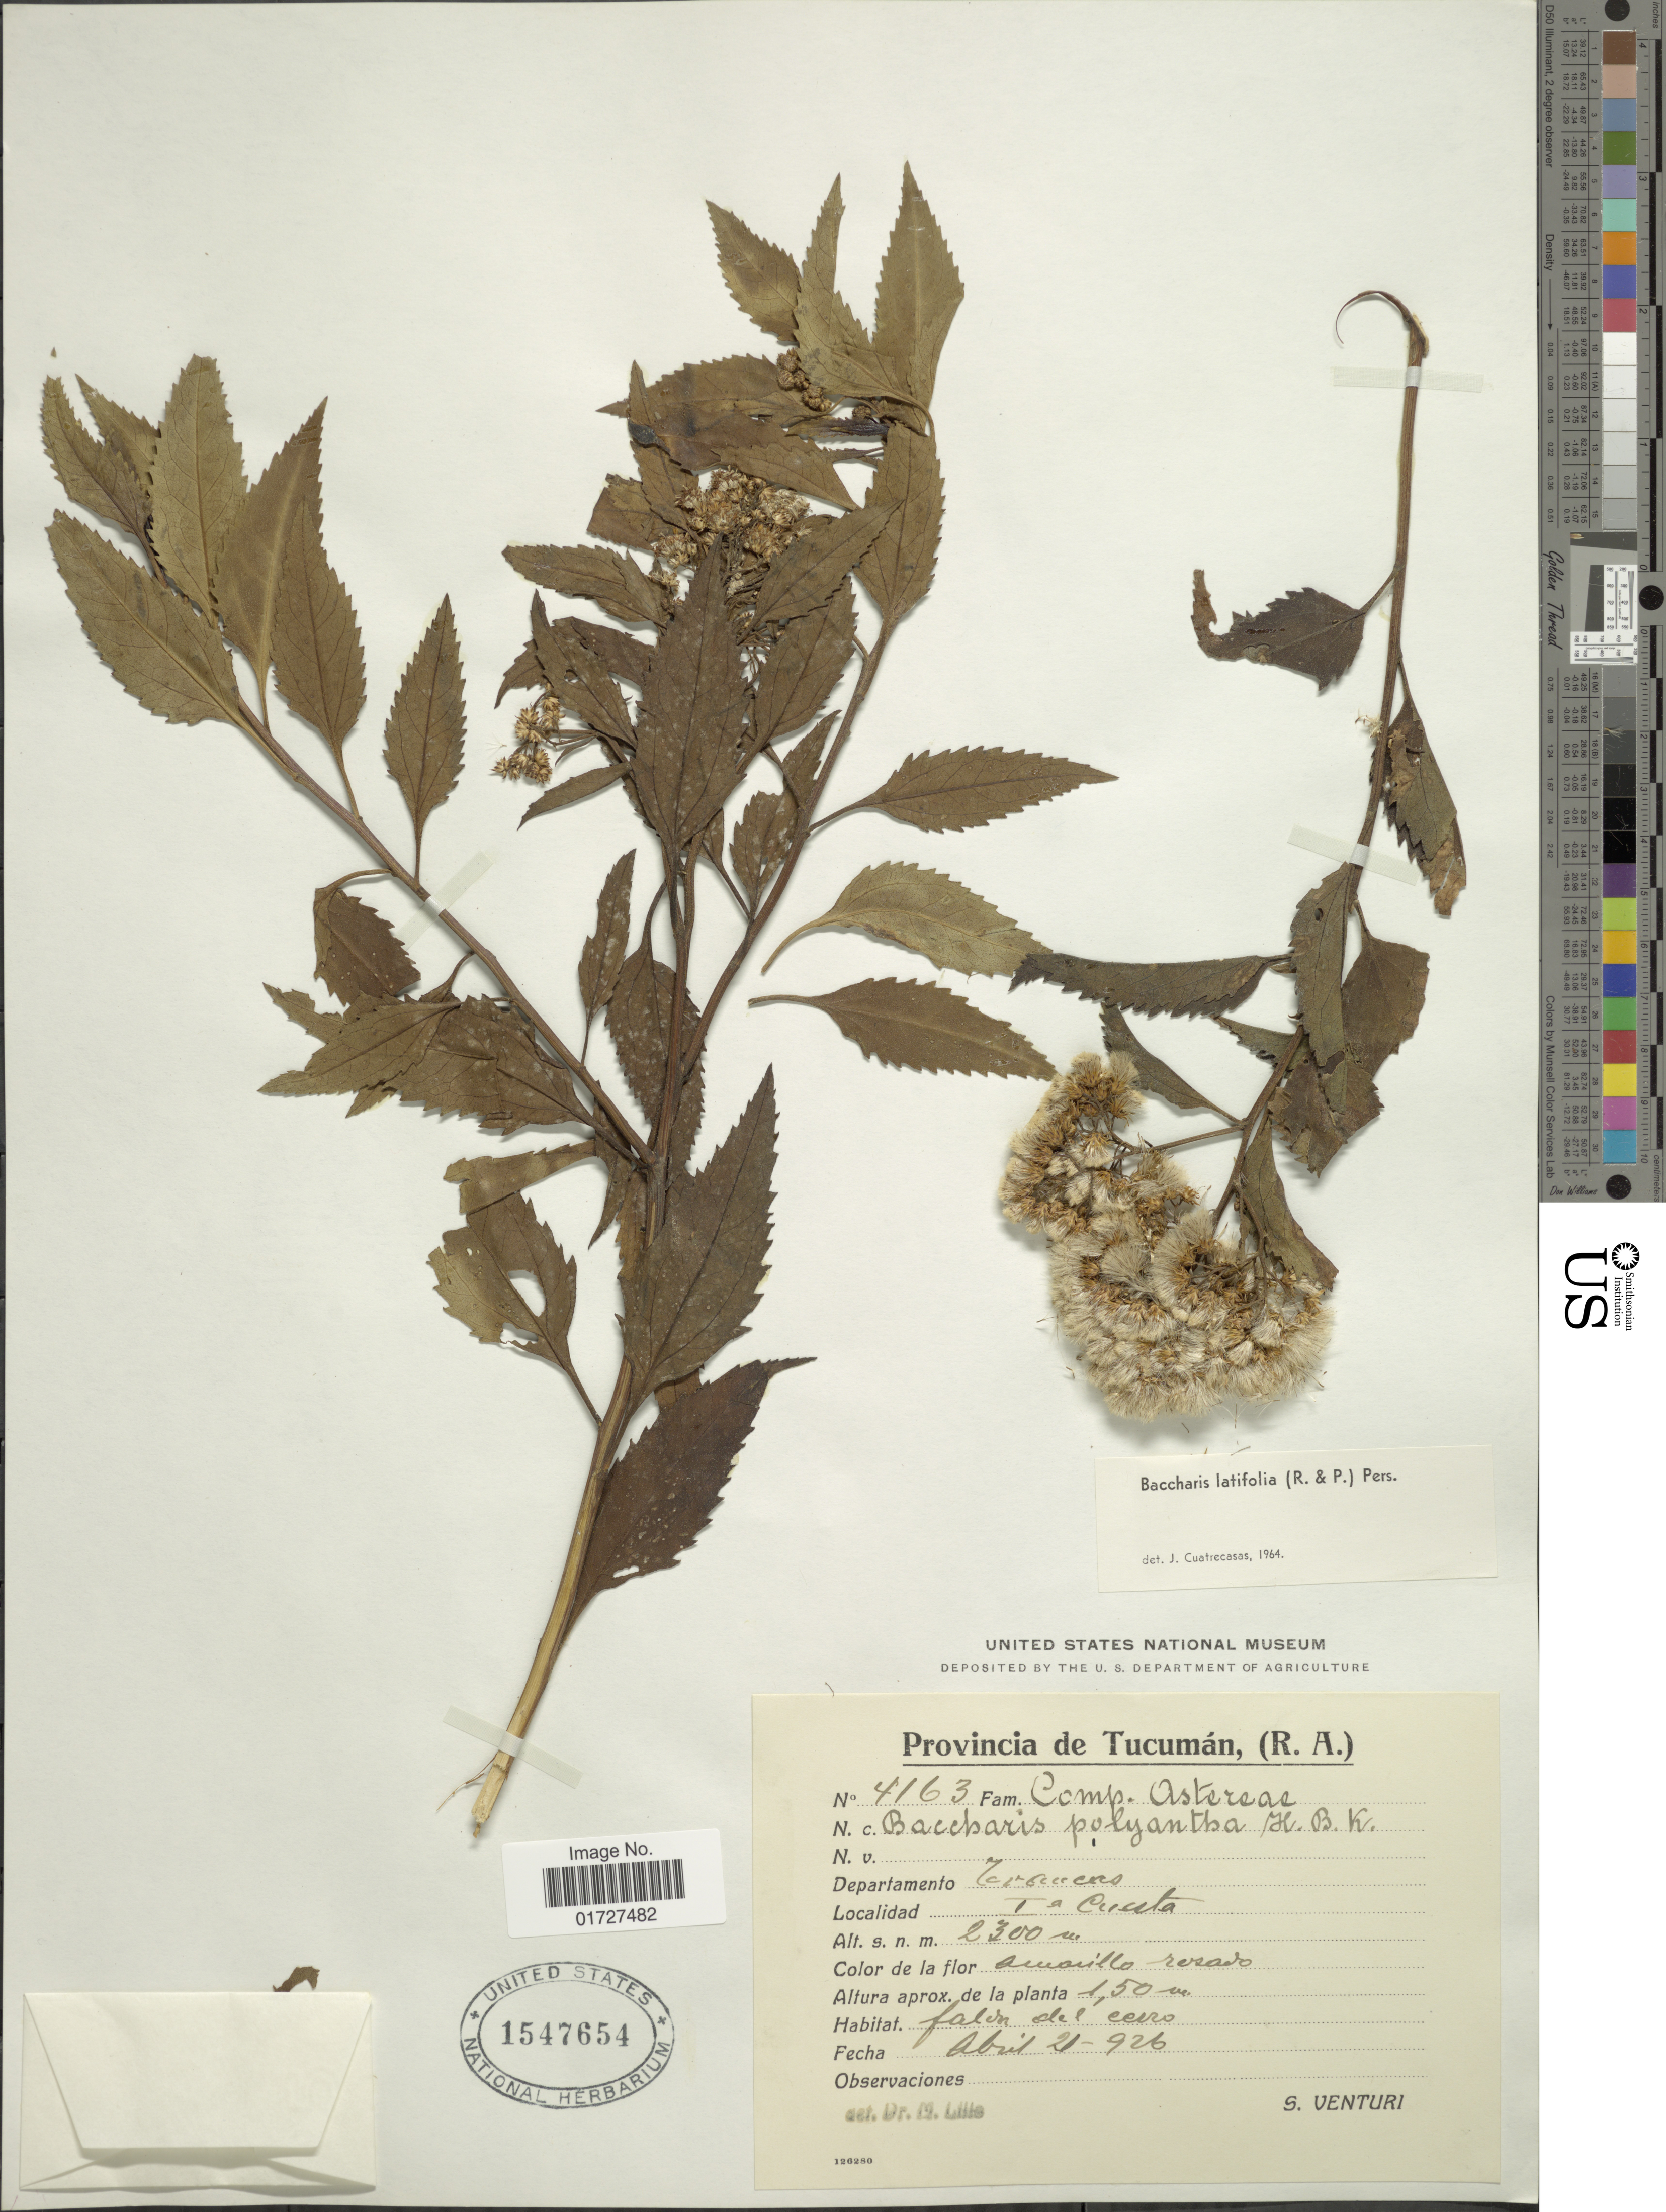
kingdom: Plantae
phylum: Tracheophyta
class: Magnoliopsida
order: Asterales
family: Asteraceae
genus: Baccharis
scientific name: Baccharis latifolia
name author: (Ruiz & Pav.) Pers.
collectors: S. Venturi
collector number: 4163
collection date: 1926-04-20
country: Argentina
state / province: Tucuman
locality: Departamento Cucucors, Ta Cuesta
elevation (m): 2300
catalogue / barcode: US 1547654